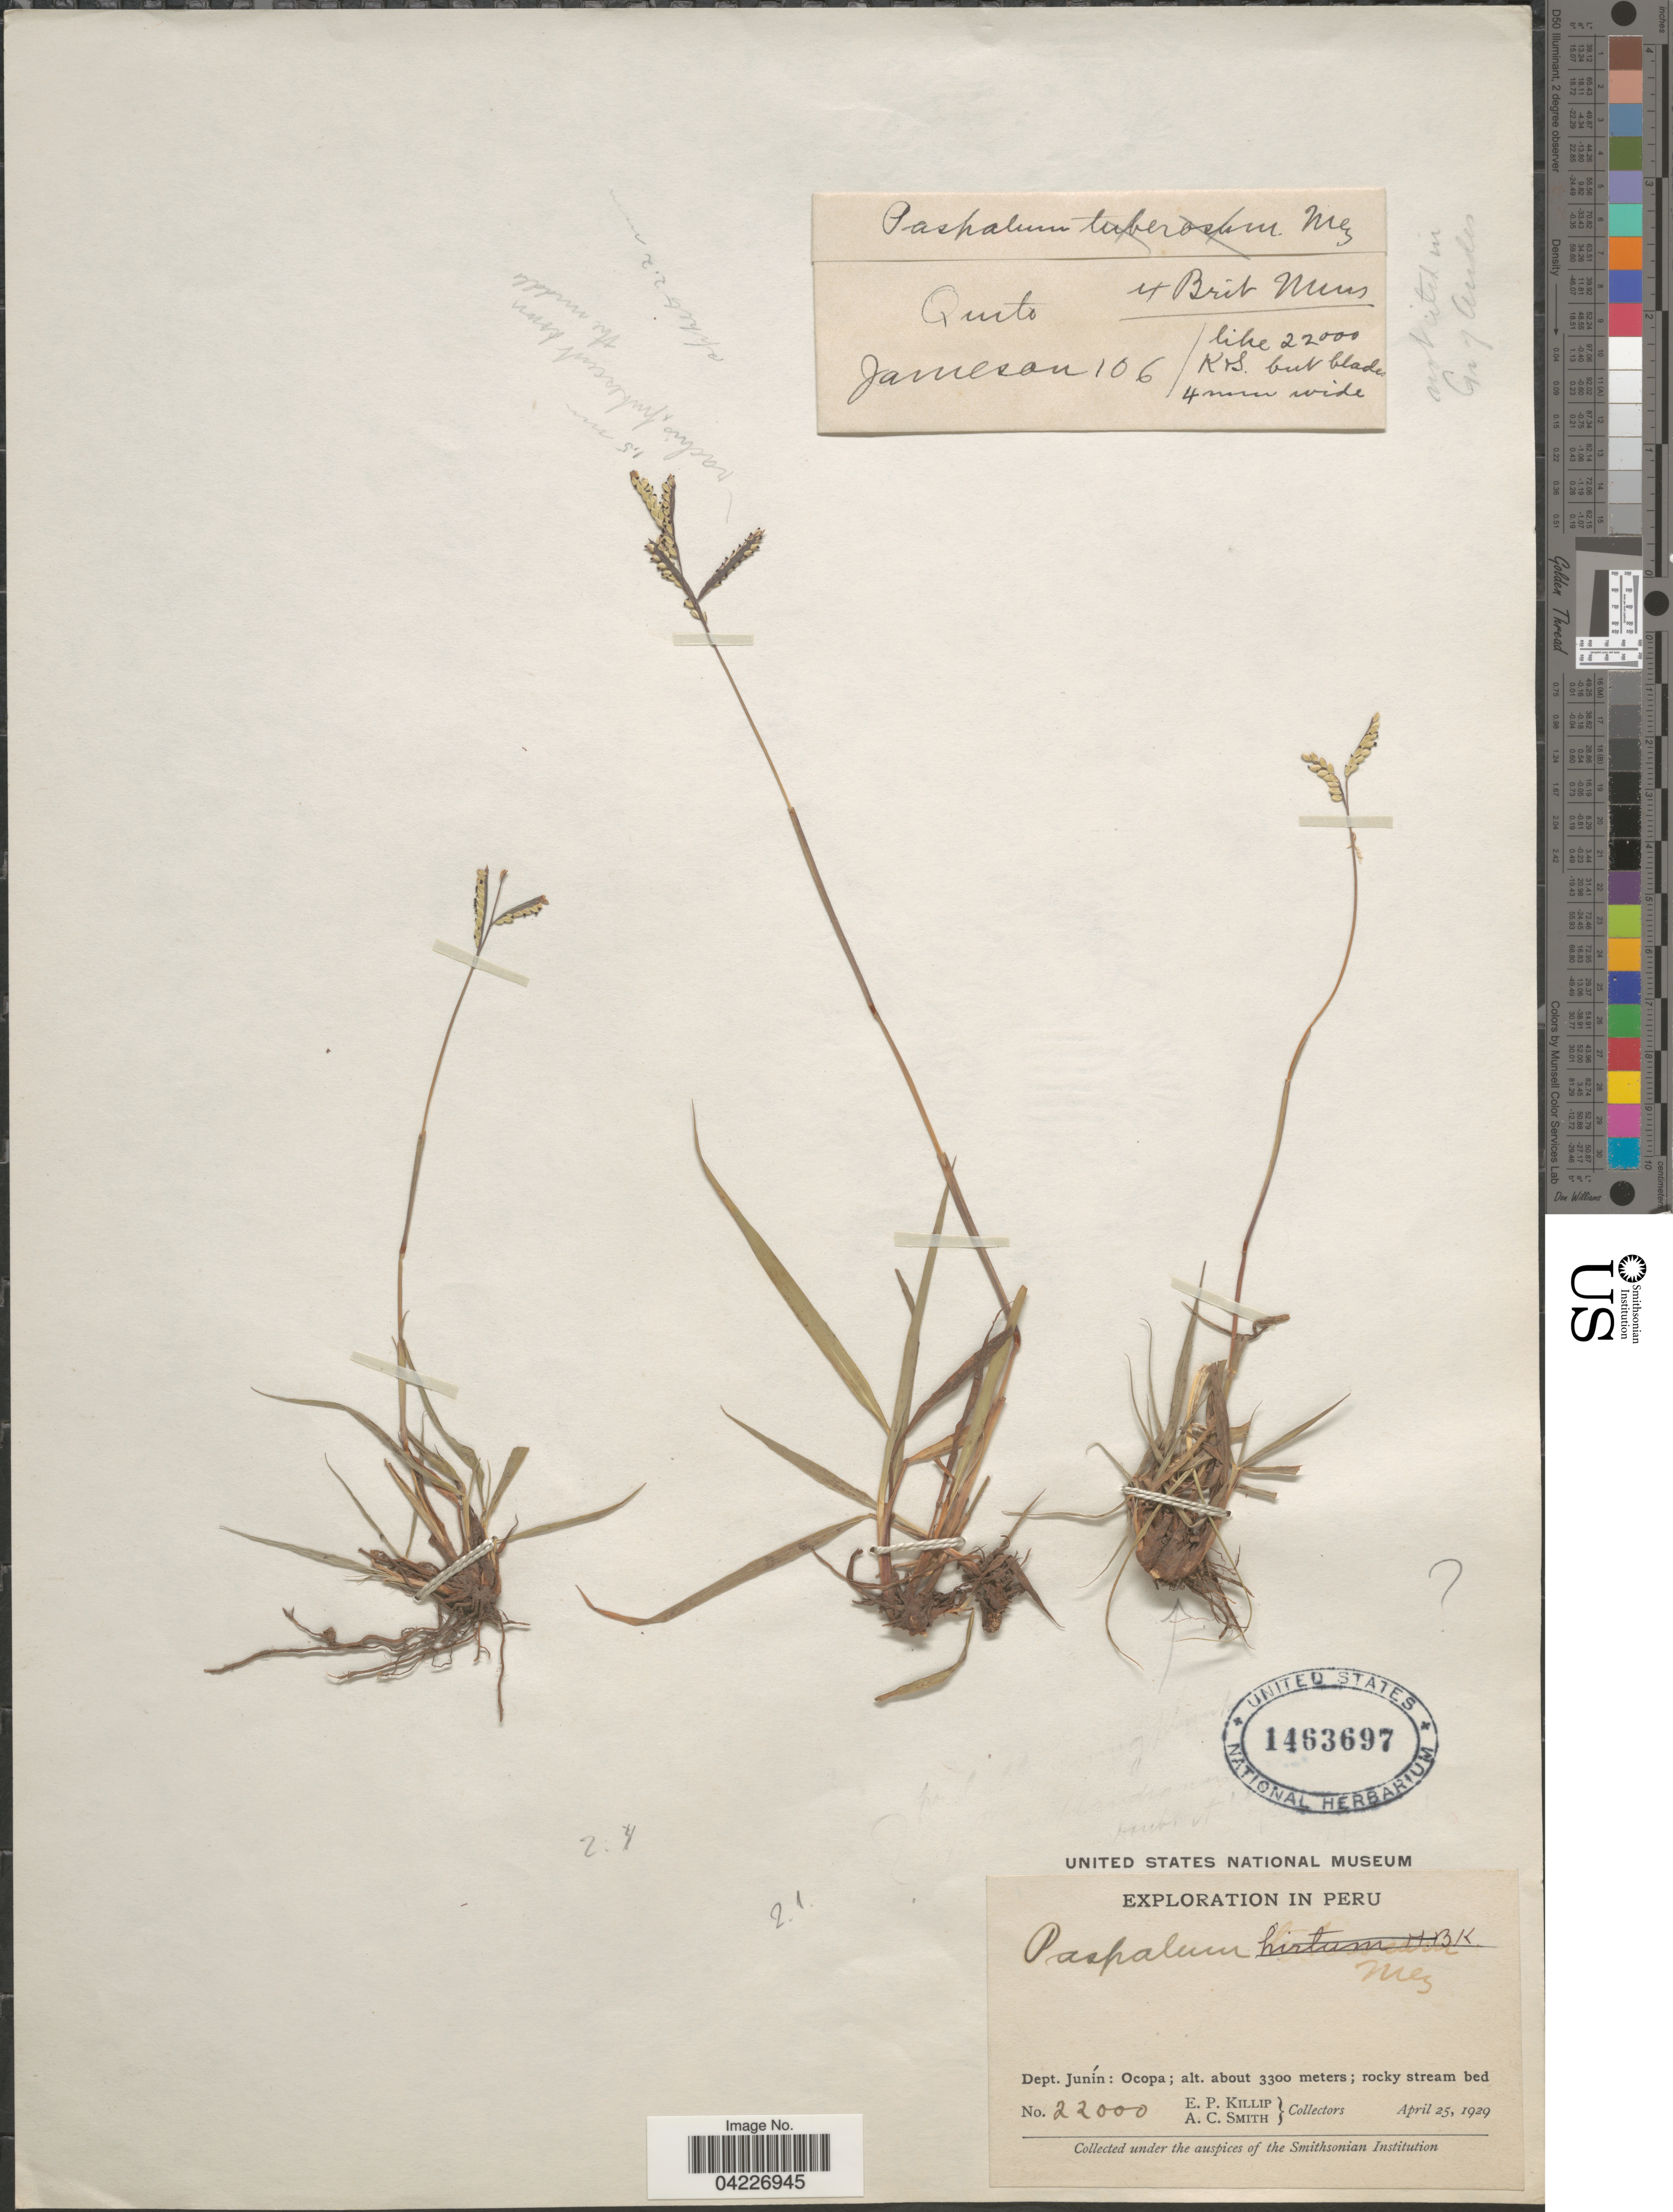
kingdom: Plantae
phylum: Tracheophyta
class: Liliopsida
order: Poales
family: Poaceae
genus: Paspalum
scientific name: Paspalum sp.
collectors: -- Jameson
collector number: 106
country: Ecuador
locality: Quito.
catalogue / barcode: US 1463697-2